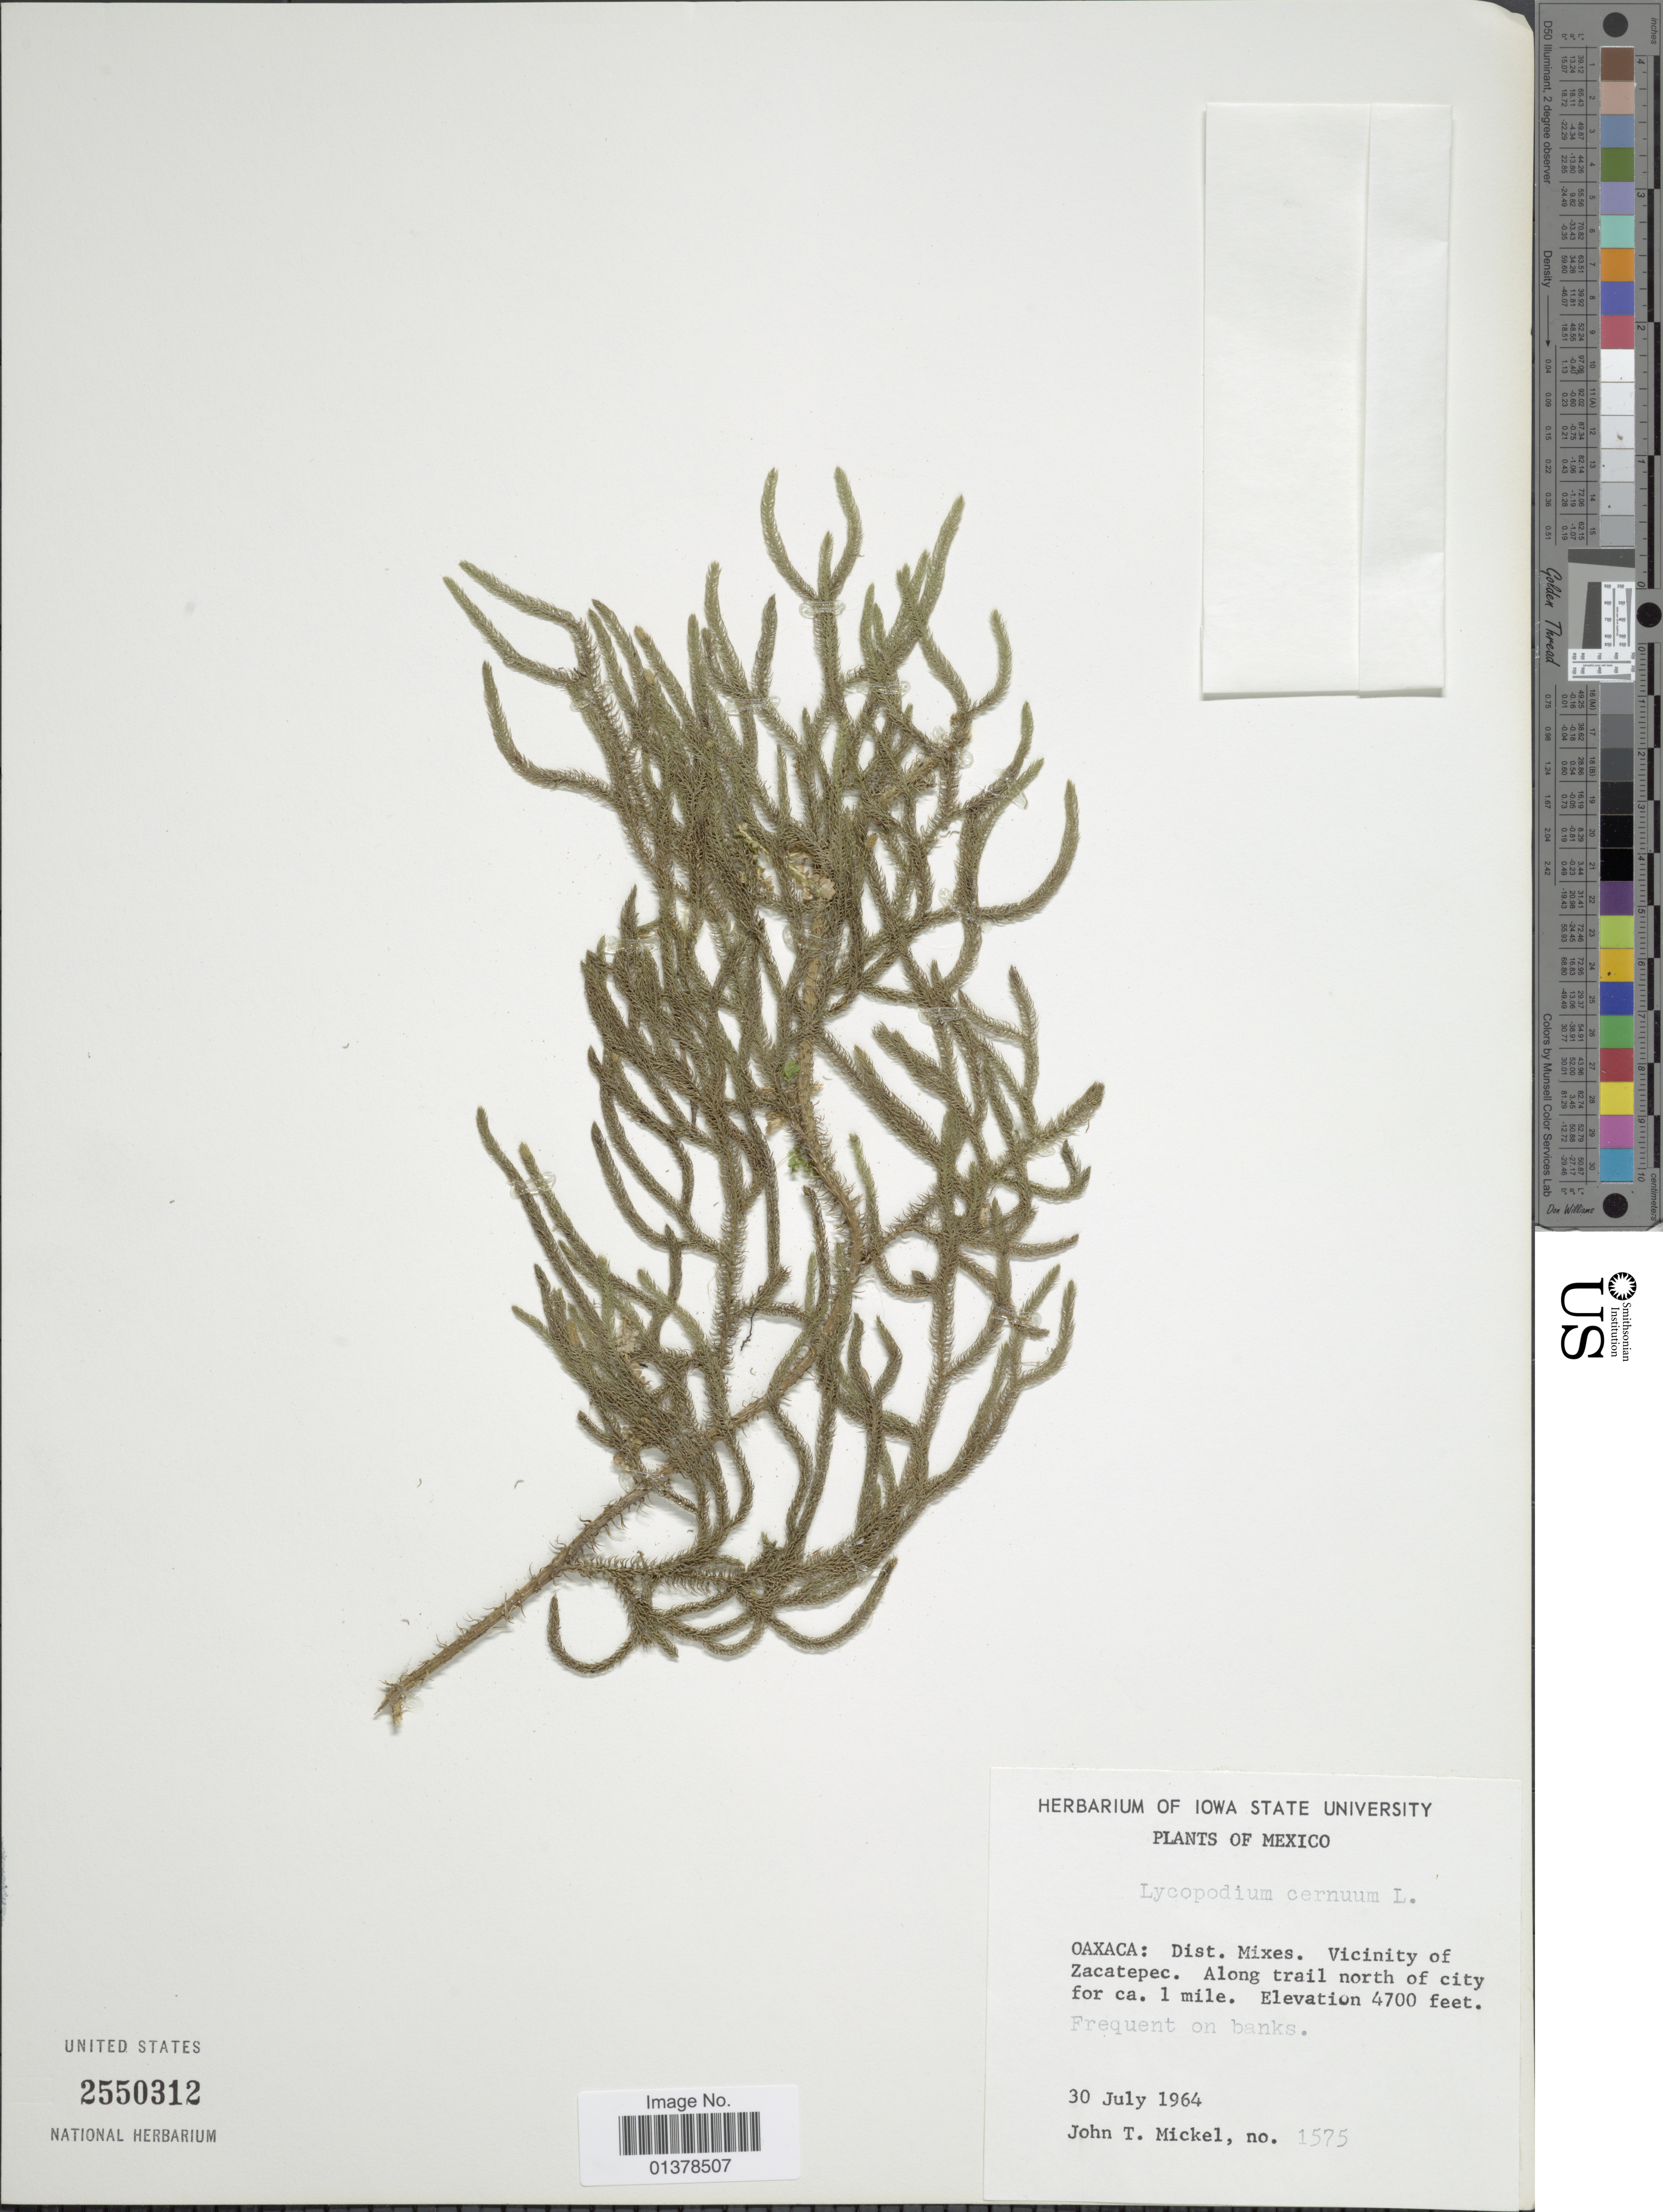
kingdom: Plantae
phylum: Tracheophyta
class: Lycopodiopsida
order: Lycopodiales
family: Lycopodiaceae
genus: Palhinhaea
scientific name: Palhinhaea cernua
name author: (L.) Vasc. & Franco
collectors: J. T. Mickel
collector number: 1575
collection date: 1964-07-30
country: Mexico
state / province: Oaxaca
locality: Dist. Mixes. Vicinity of Zacatepec. along trail north of city for ca. 1 mile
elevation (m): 1433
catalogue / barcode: US 2550312